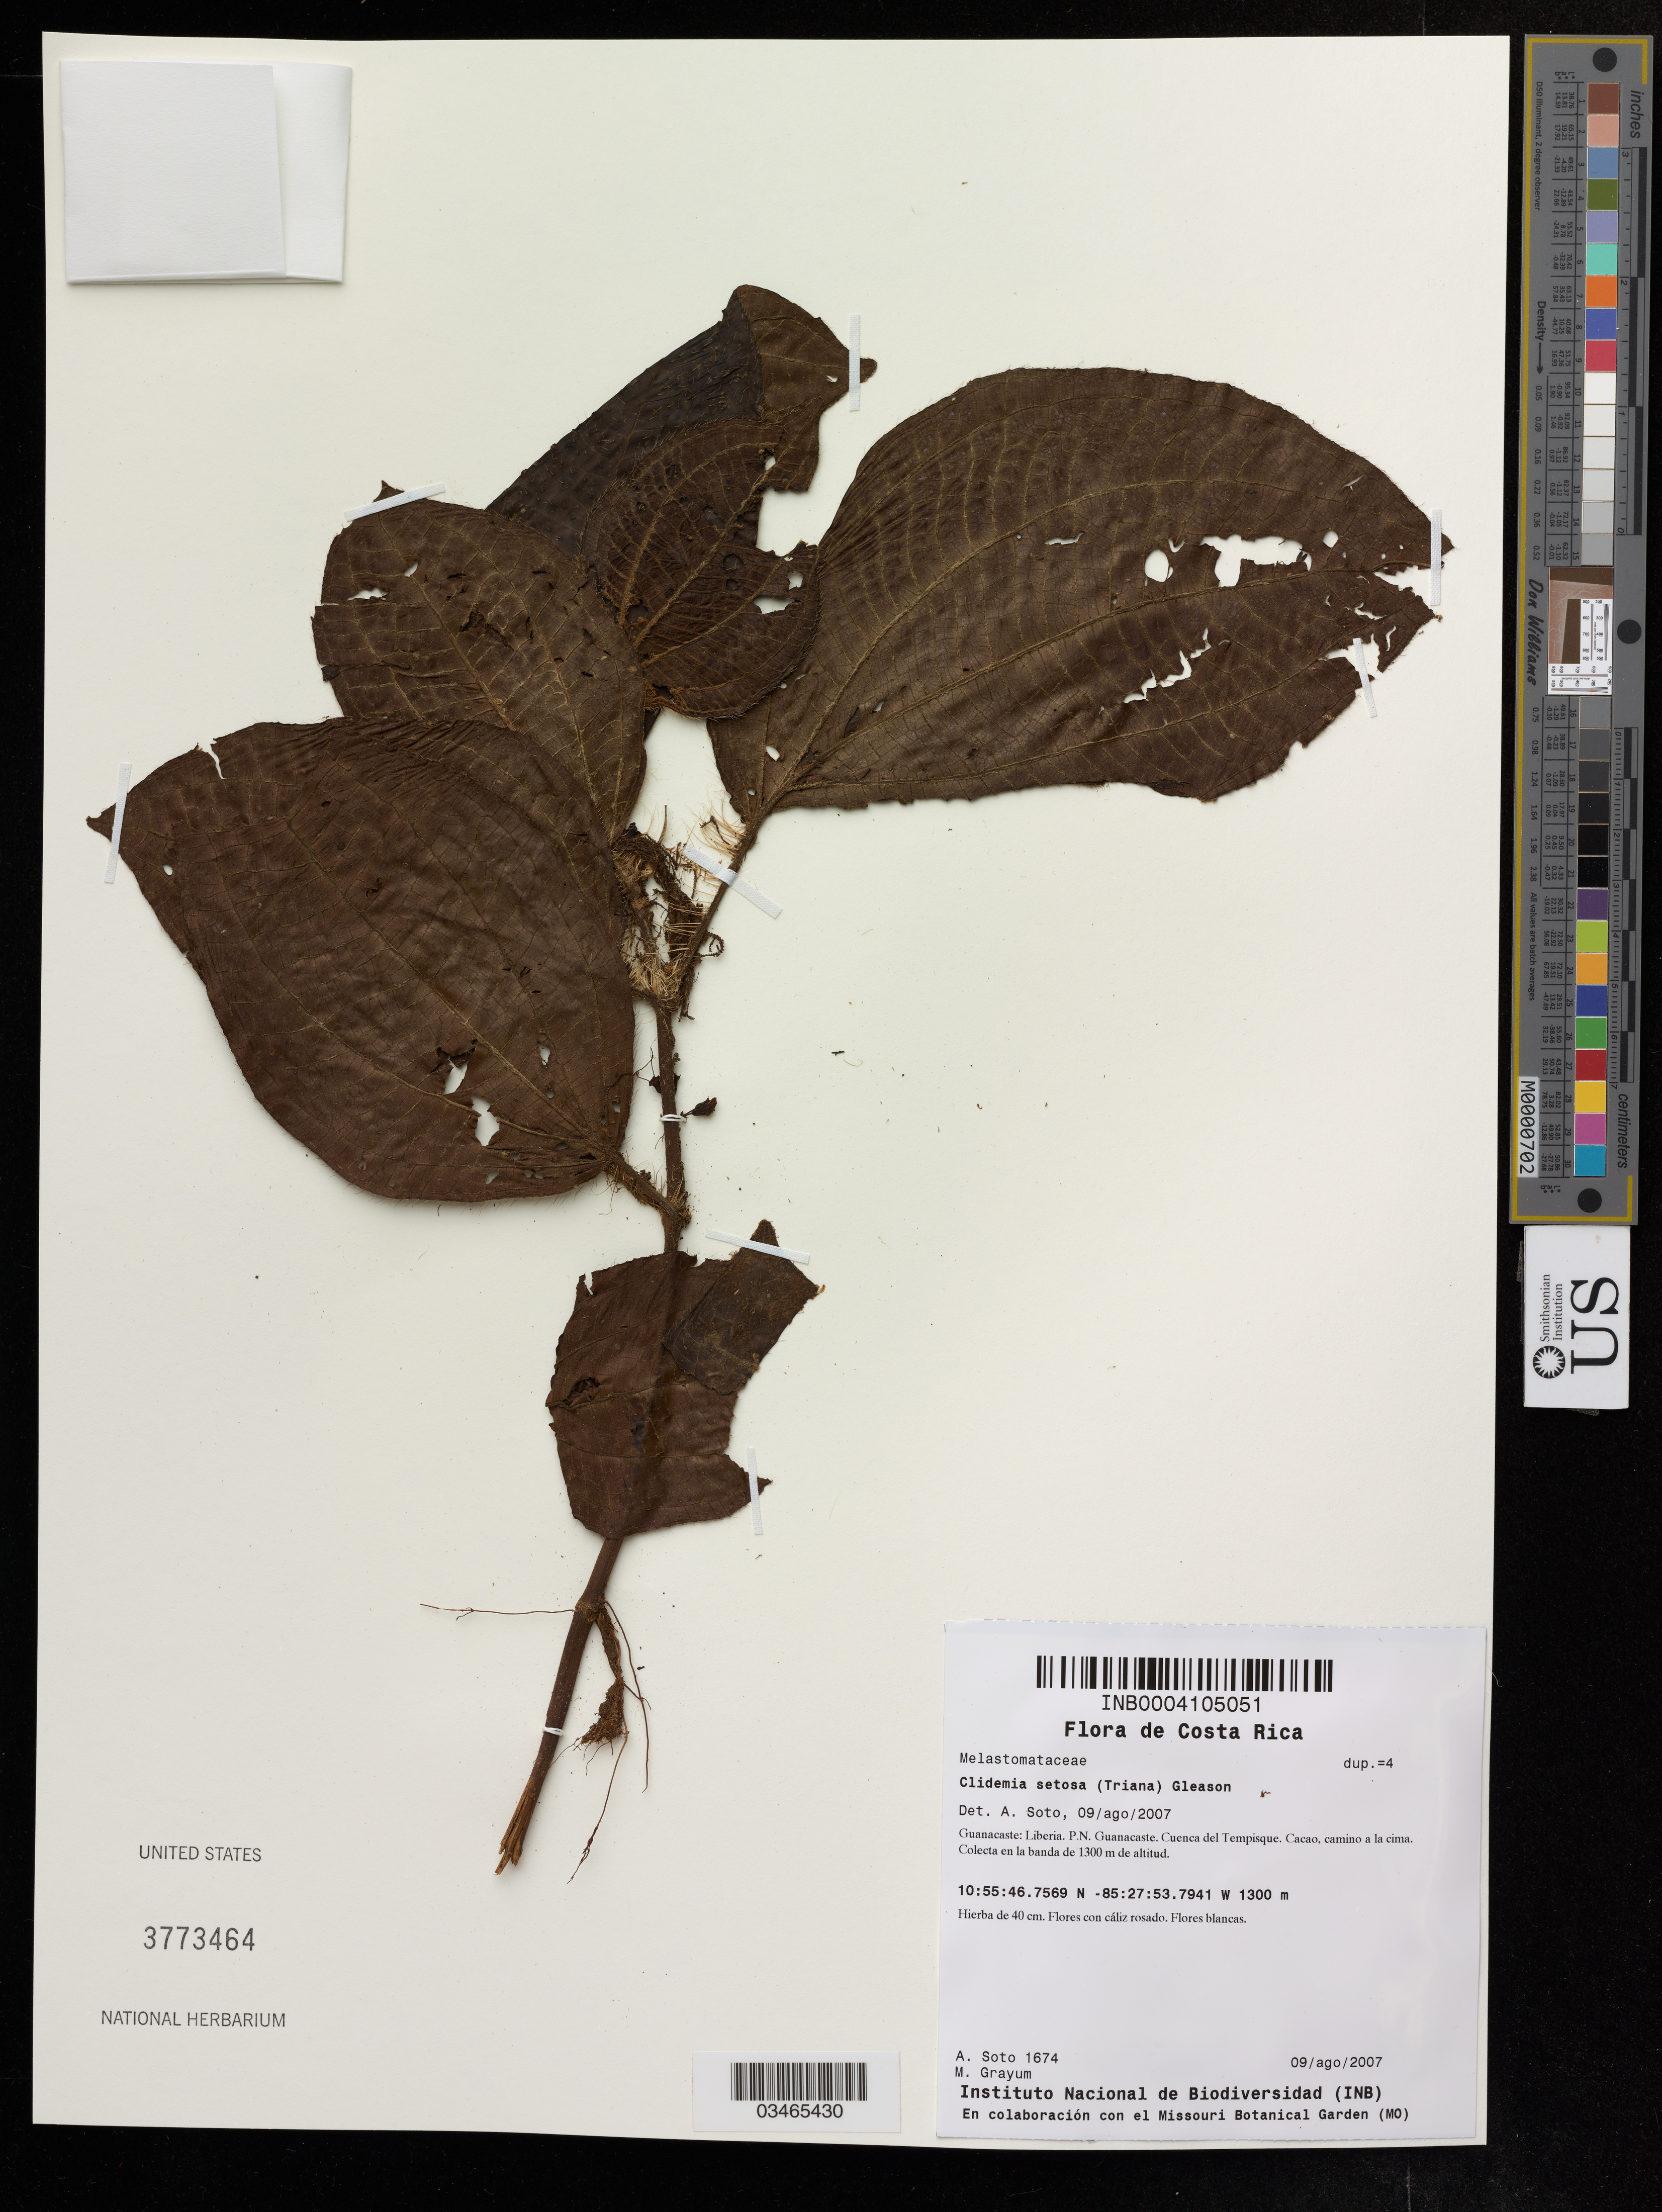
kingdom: Plantae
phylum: Tracheophyta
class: Magnoliopsida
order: Myrtales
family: Melastomataceae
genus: Clidemia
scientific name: Clidemia setosa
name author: (Triana) Gleason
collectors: A. Soto & M. H. Grayum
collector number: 1674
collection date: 2007-08-09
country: Costa Rica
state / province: Guanacaste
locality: Liberia. P.N. Guanacaste. Cuenca del Tempisque. Cacao, camino a la cima.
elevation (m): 1300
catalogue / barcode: US 3773464